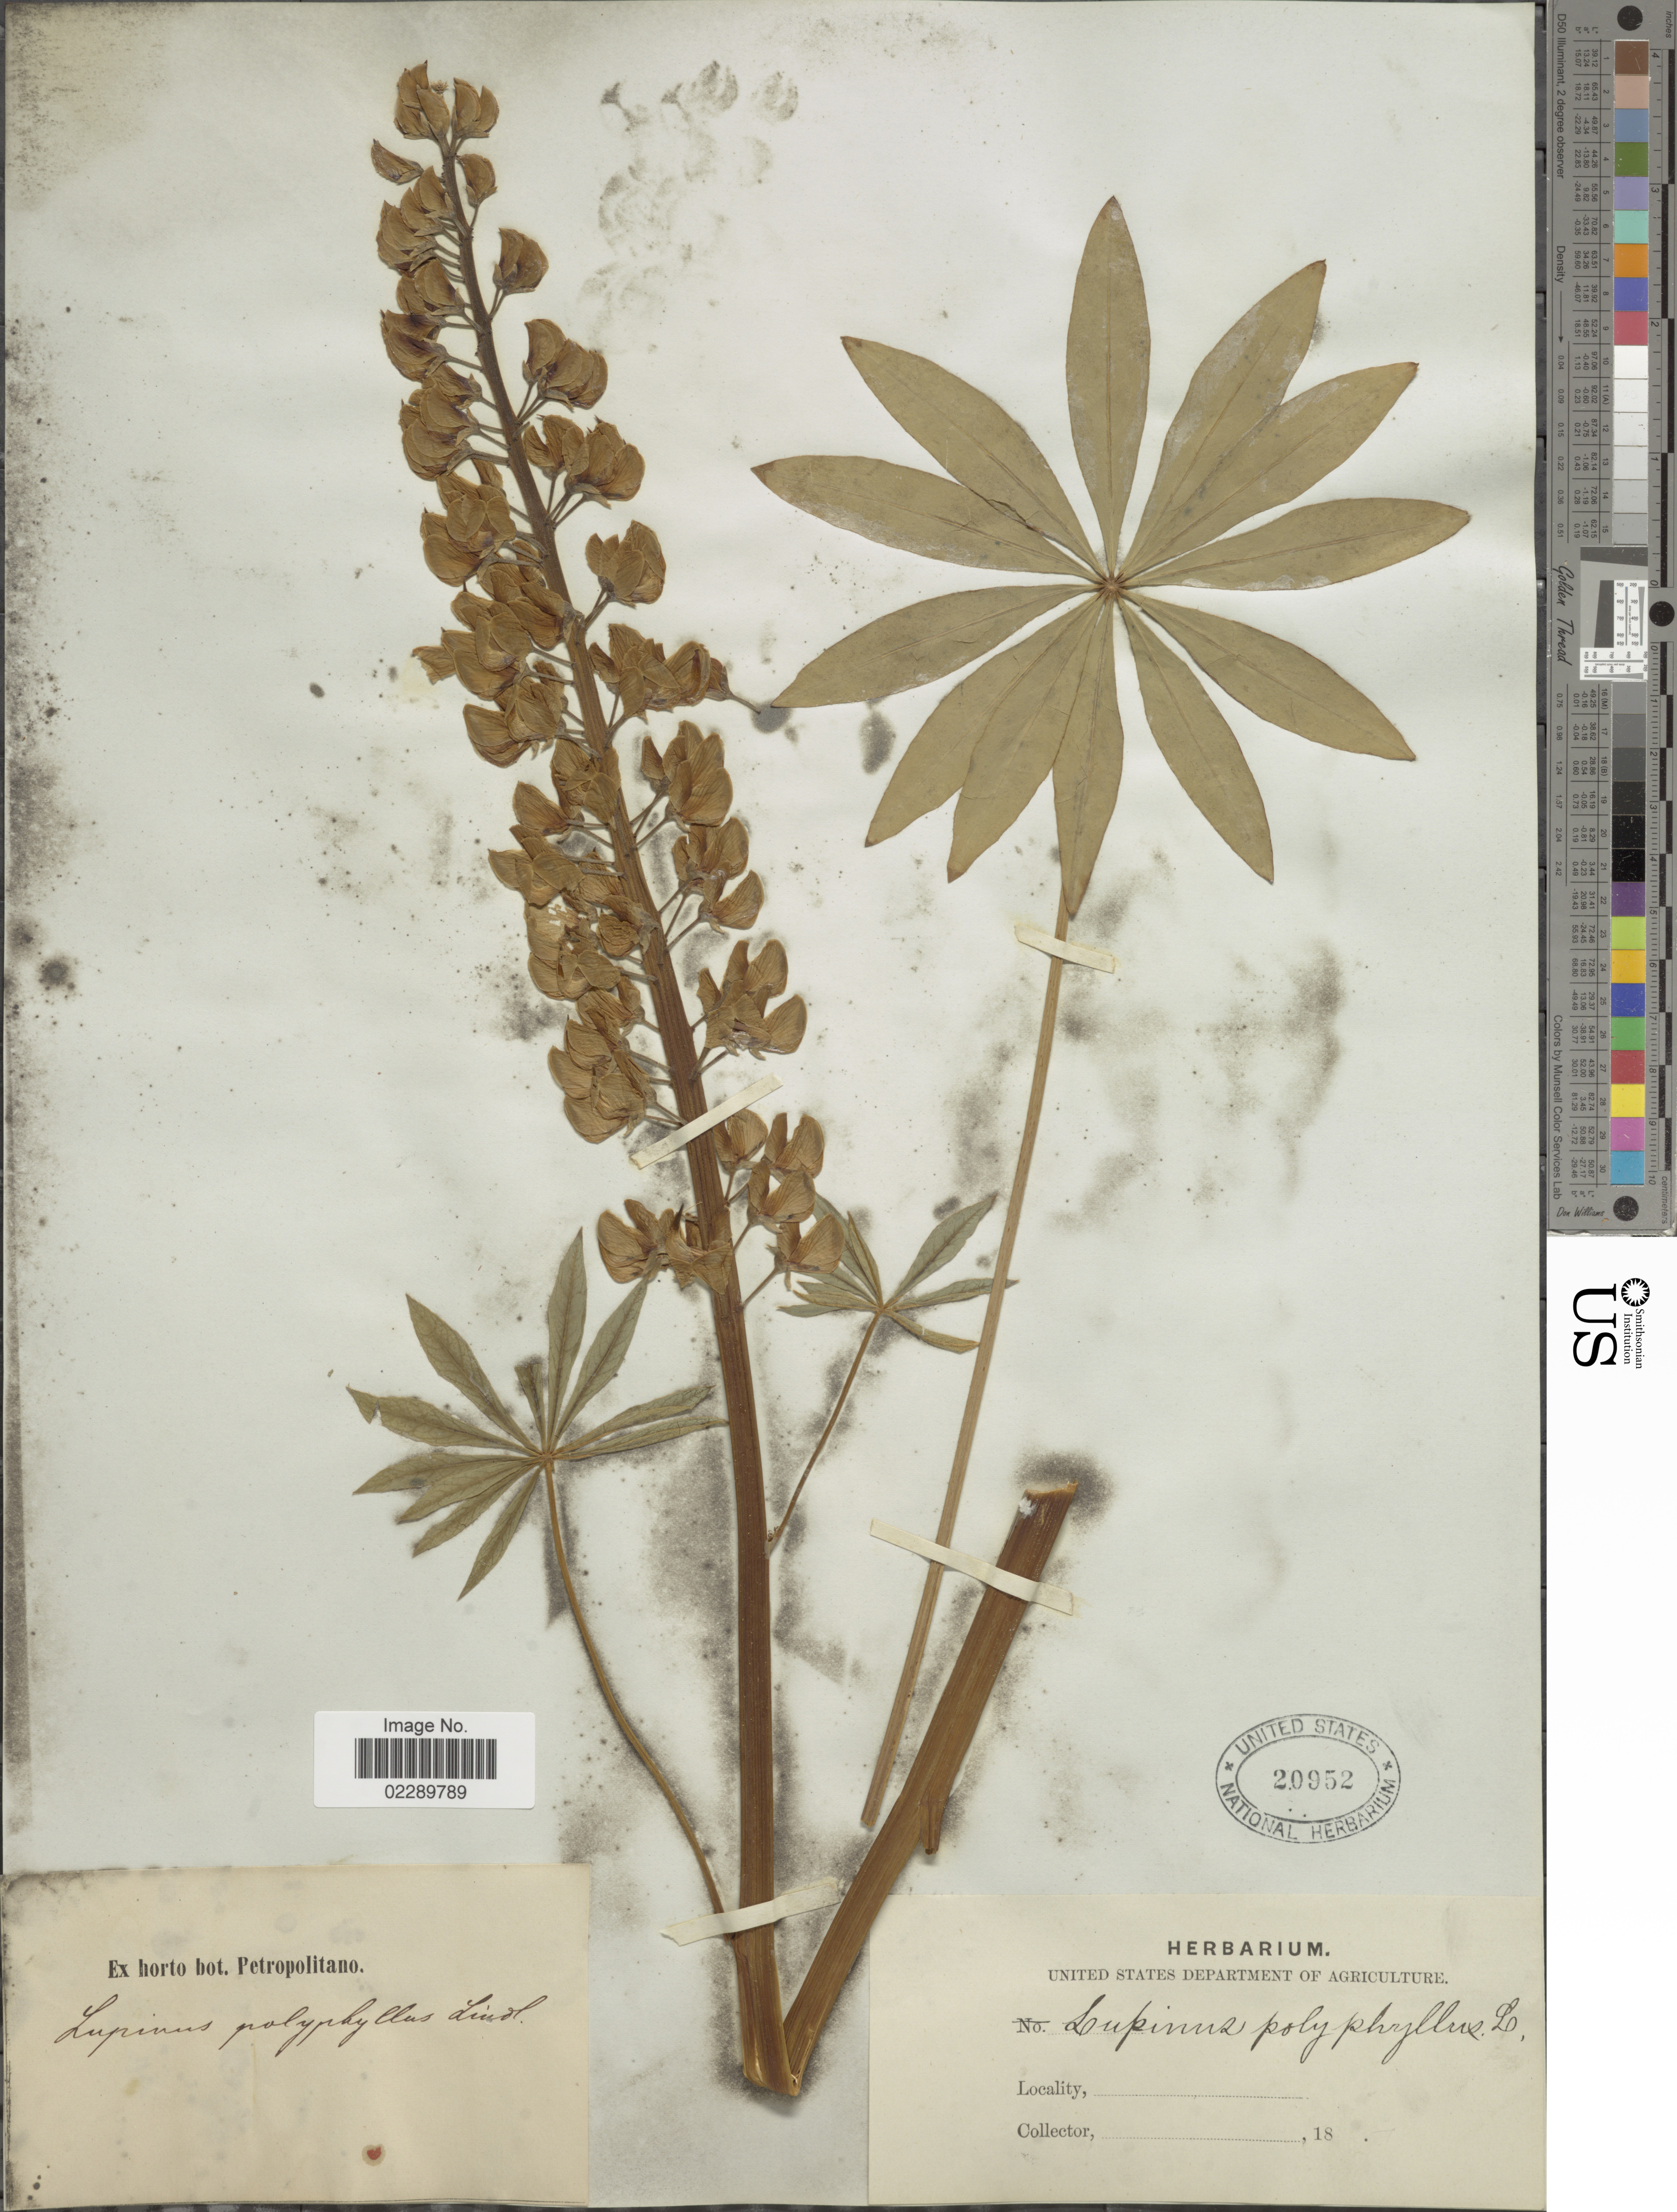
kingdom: Plantae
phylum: Tracheophyta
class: Magnoliopsida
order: Fabales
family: Fabaceae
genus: Lupinus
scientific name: Lupinus polyphyllus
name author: Lindl.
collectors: ex Horto Bot. Petropolitano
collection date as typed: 18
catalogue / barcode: US 20952